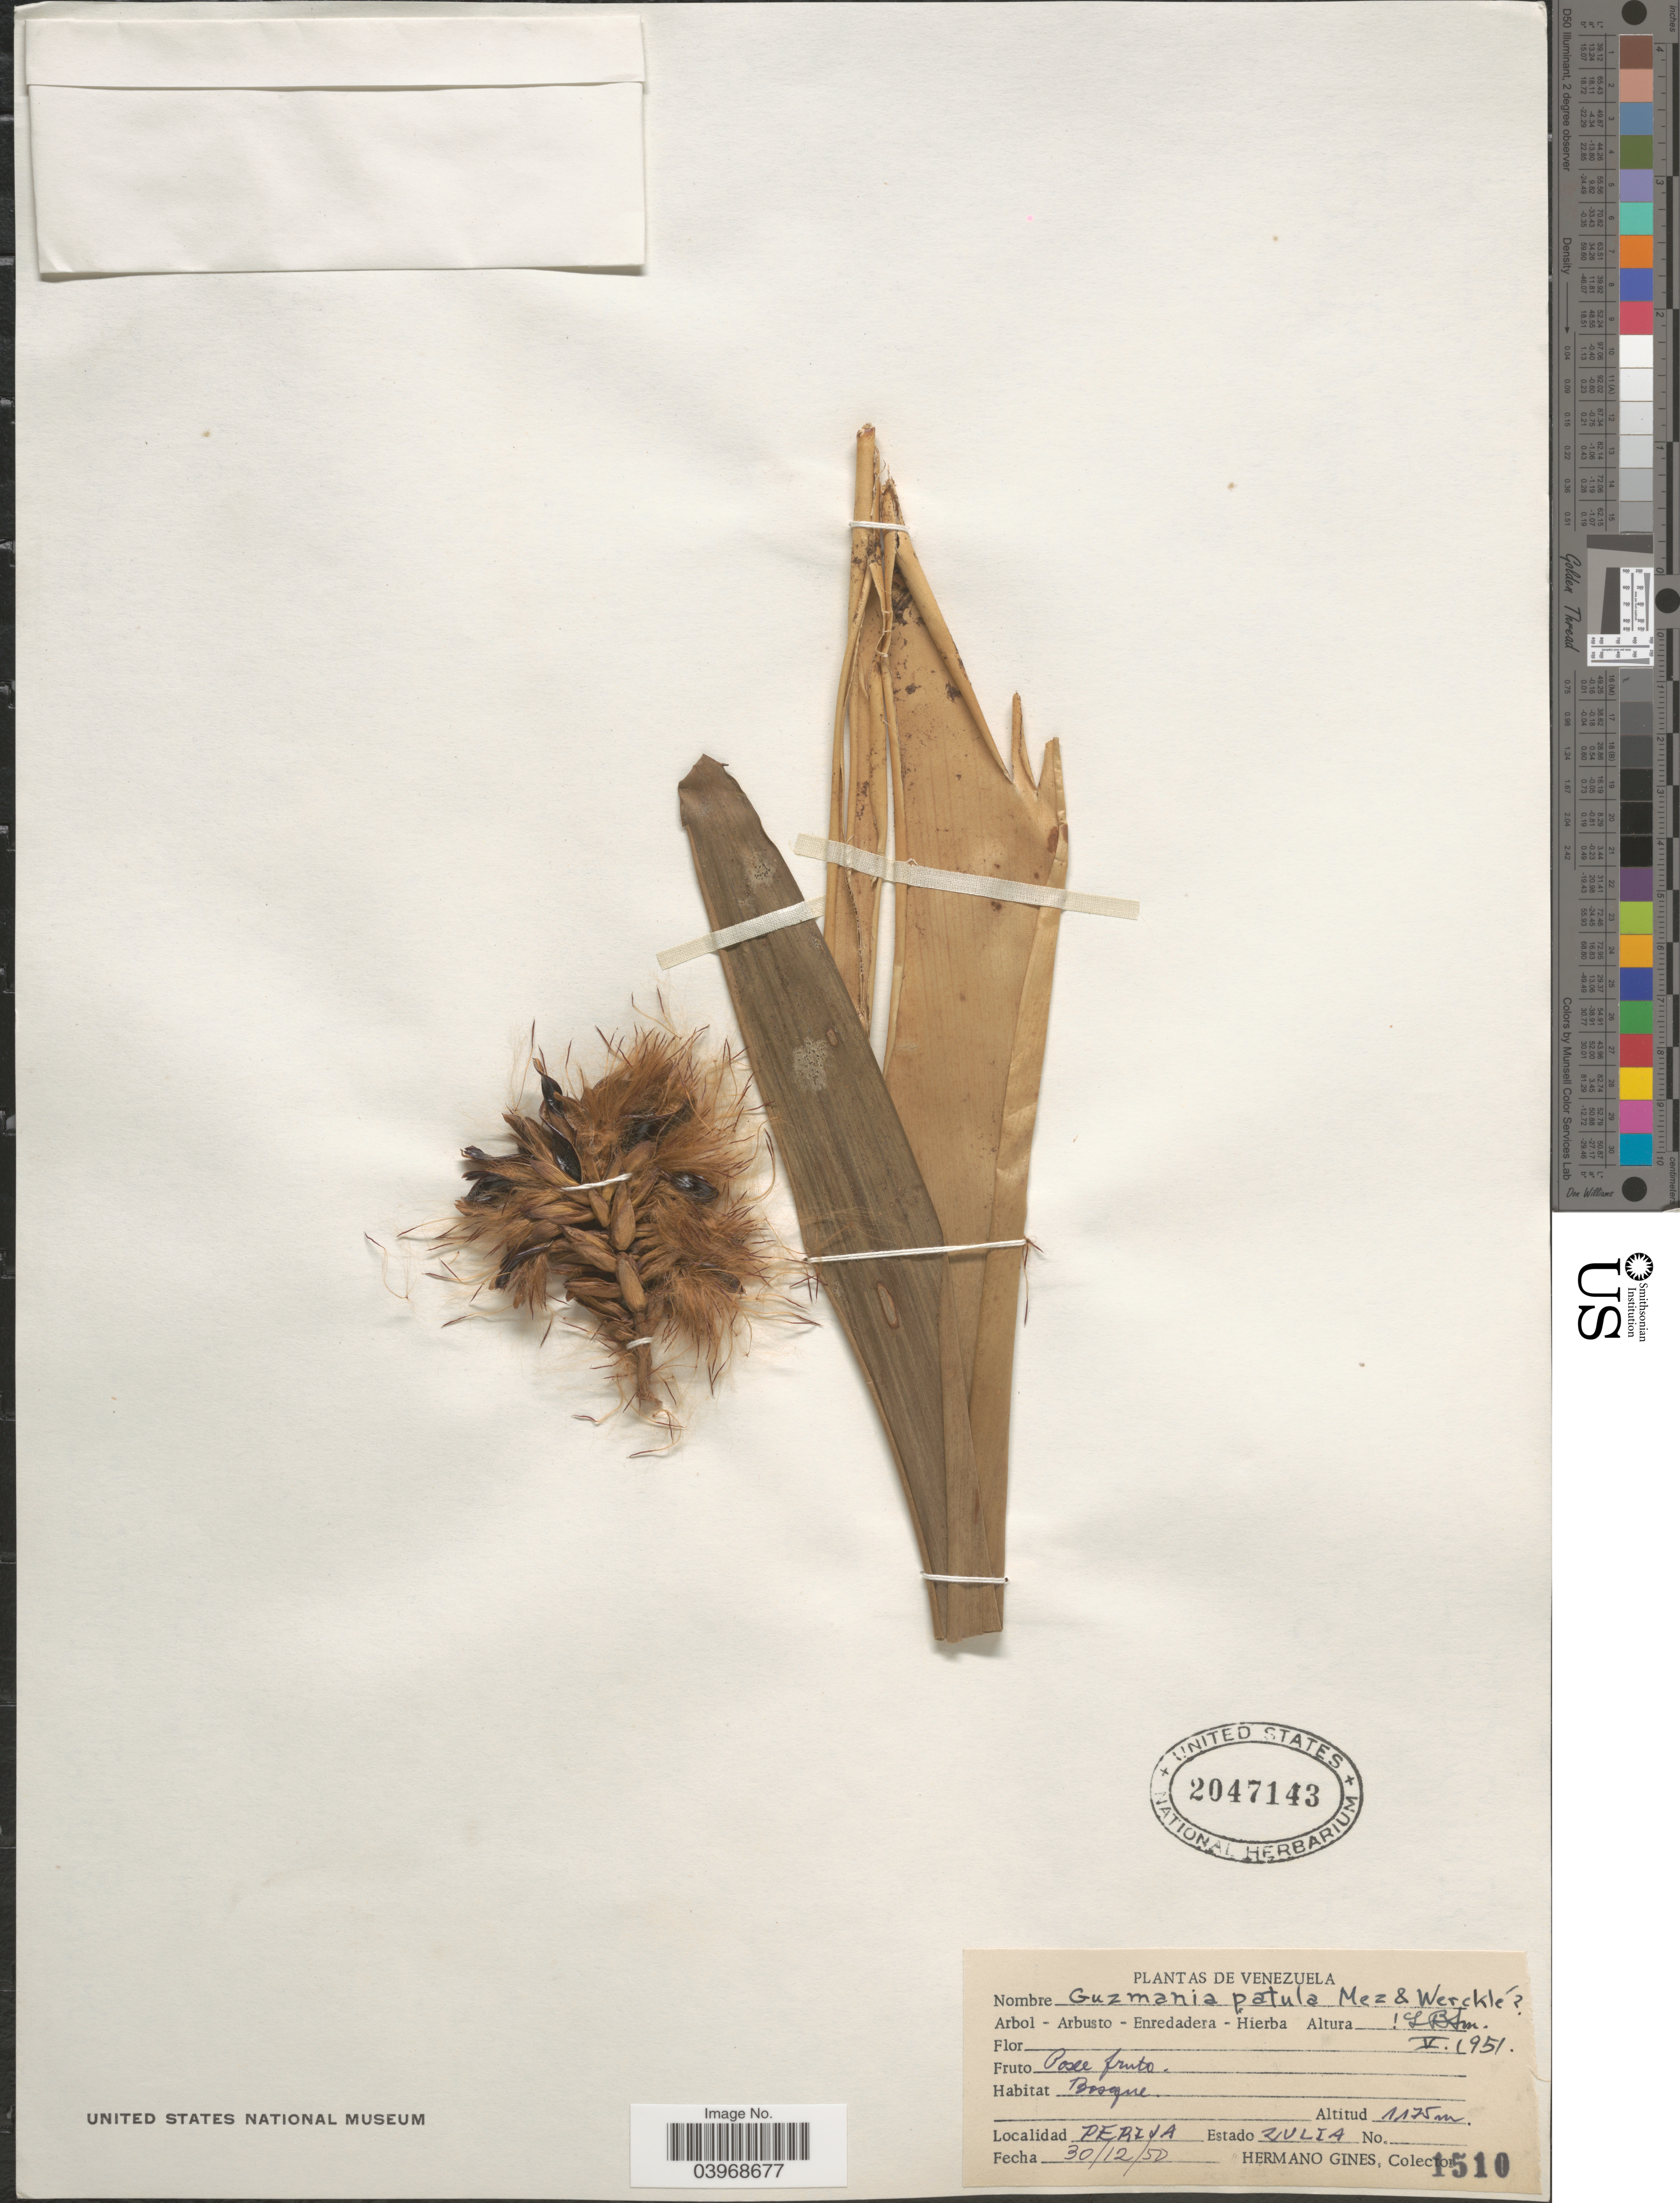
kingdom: Plantae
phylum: Tracheophyta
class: Liliopsida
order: Poales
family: Bromeliaceae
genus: Guzmania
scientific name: Guzmania patula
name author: Mez & Wercklé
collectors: Bro. Gines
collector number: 1510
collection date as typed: Transcribed d/m/y: 30/12/50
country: Venezuela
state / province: Zulia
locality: Perija.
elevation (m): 1175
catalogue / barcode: US 2047143